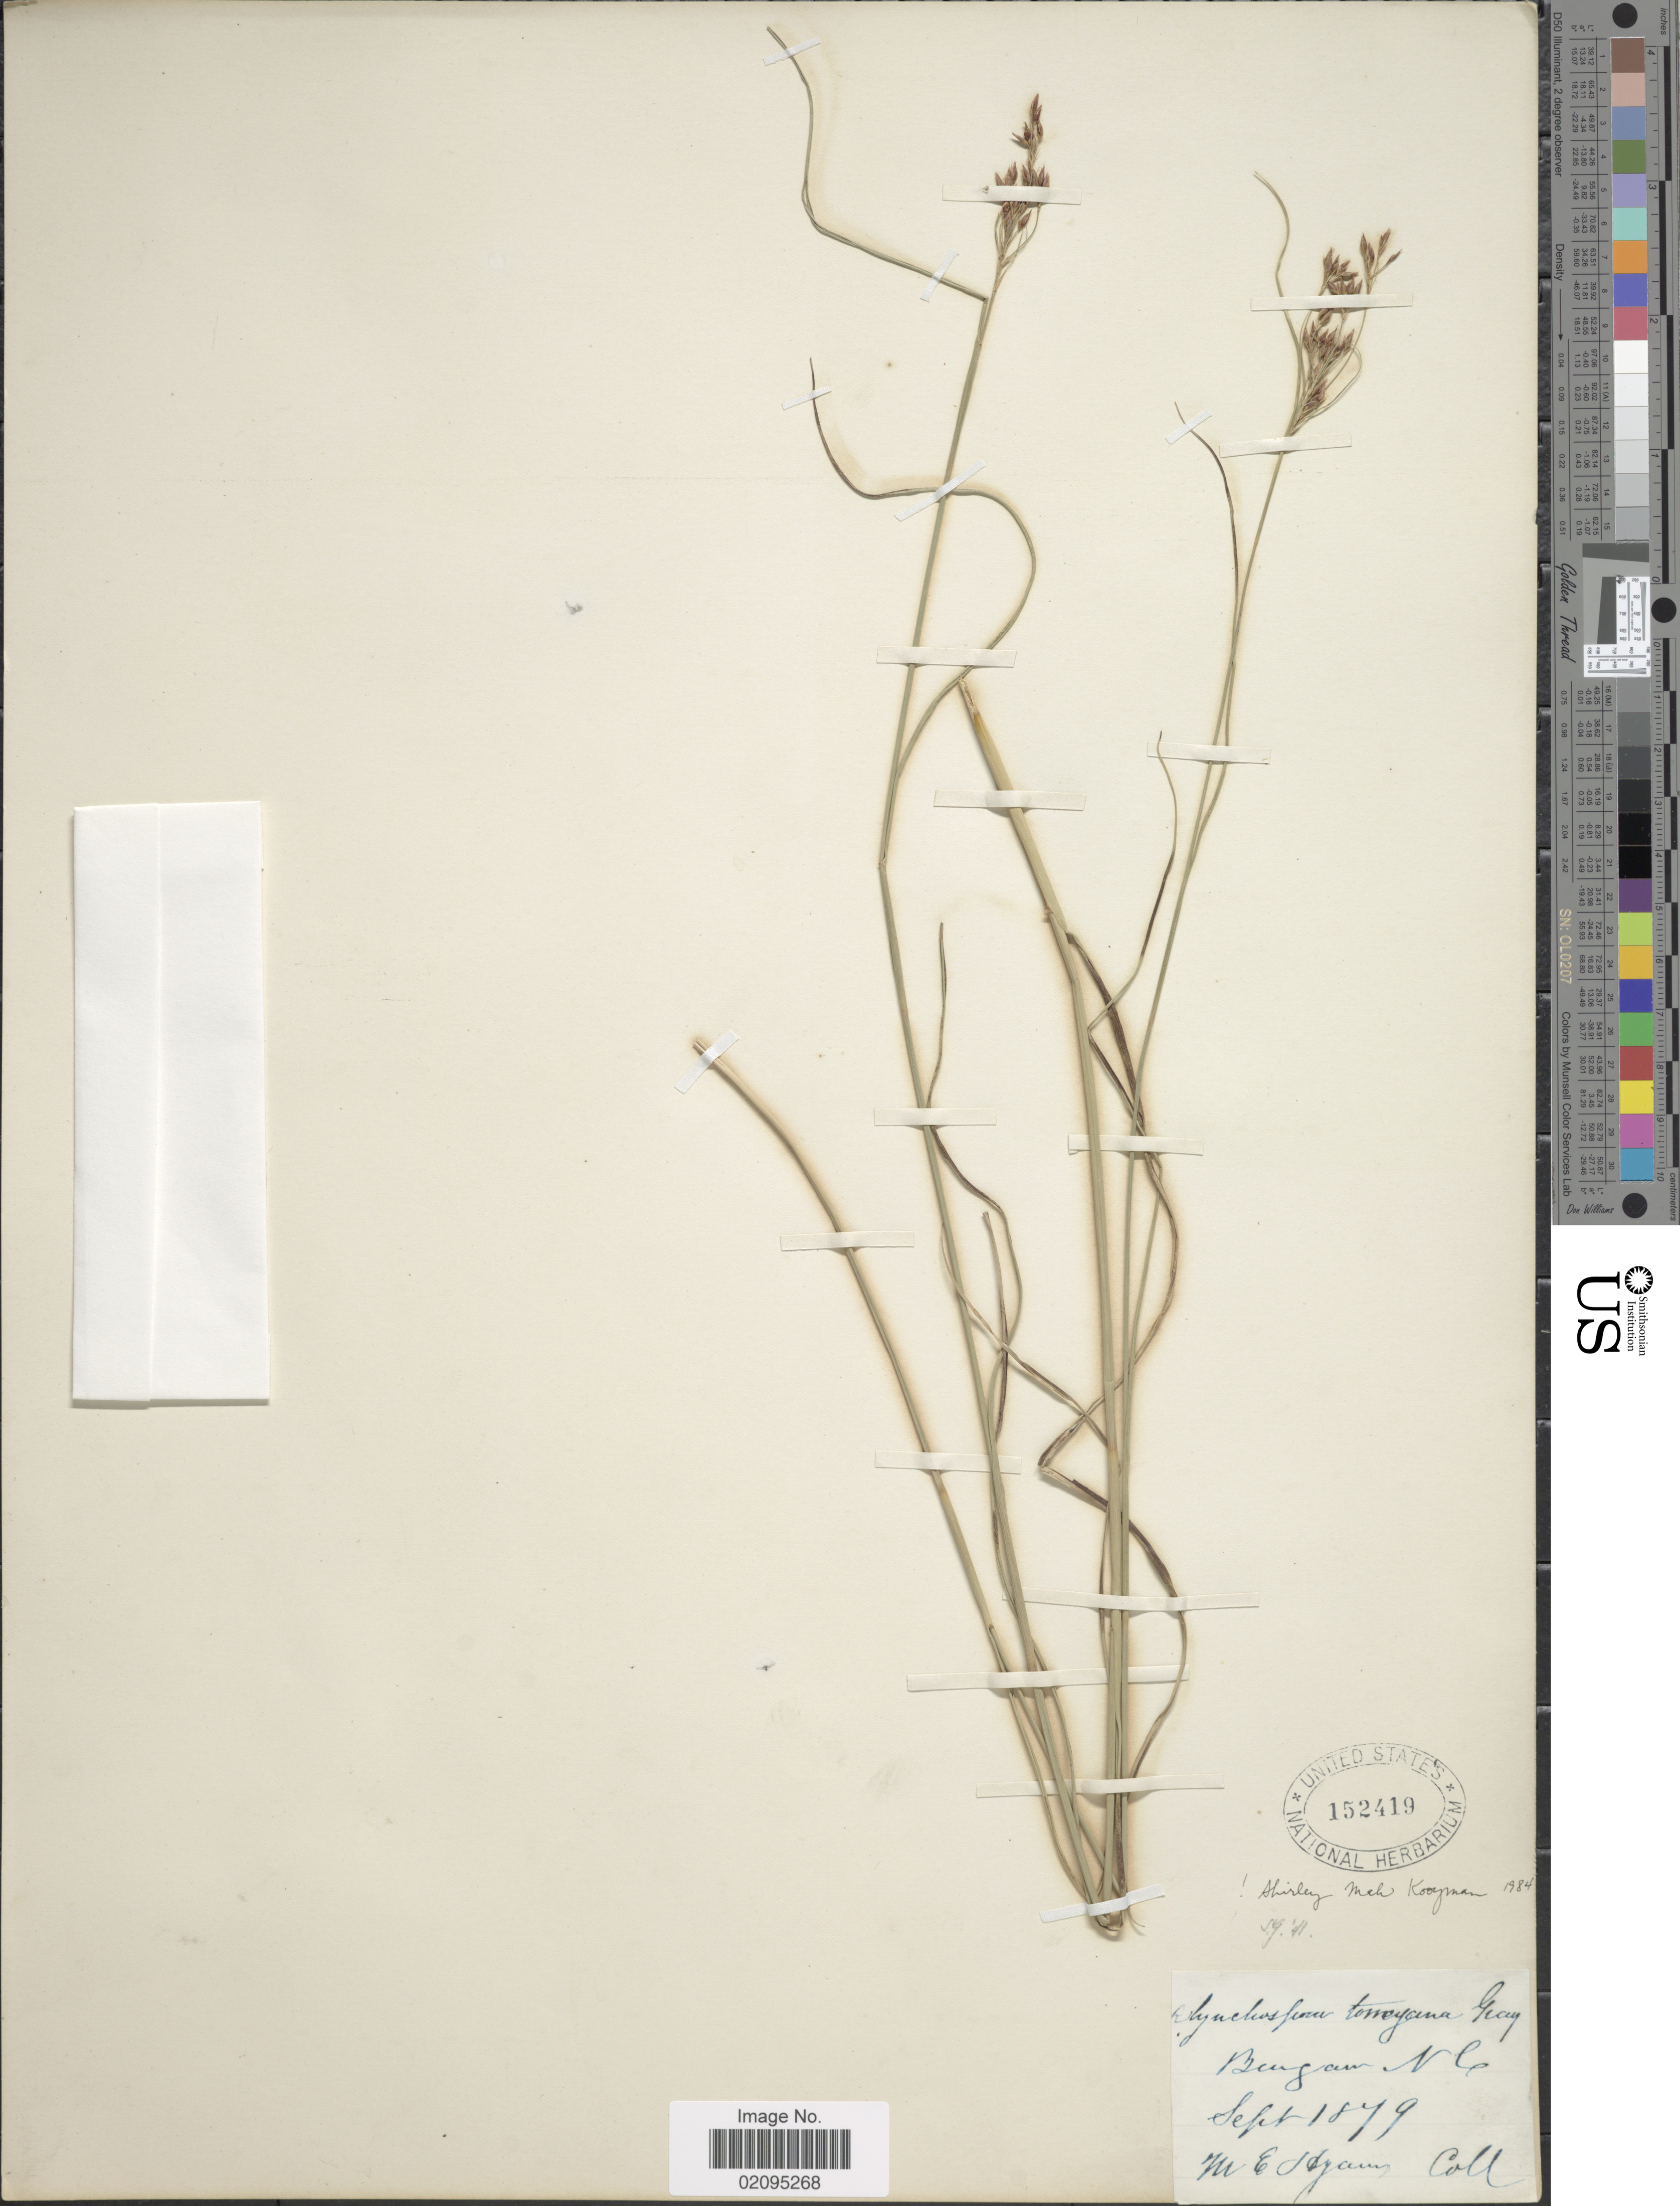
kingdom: Plantae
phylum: Tracheophyta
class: Liliopsida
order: Poales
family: Cyperaceae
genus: Rhynchospora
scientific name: Rhynchospora torreyana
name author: A. Gray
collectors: M. E. Hyams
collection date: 1879-09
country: United States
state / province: North Carolina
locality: Burgaw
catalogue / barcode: US 152419